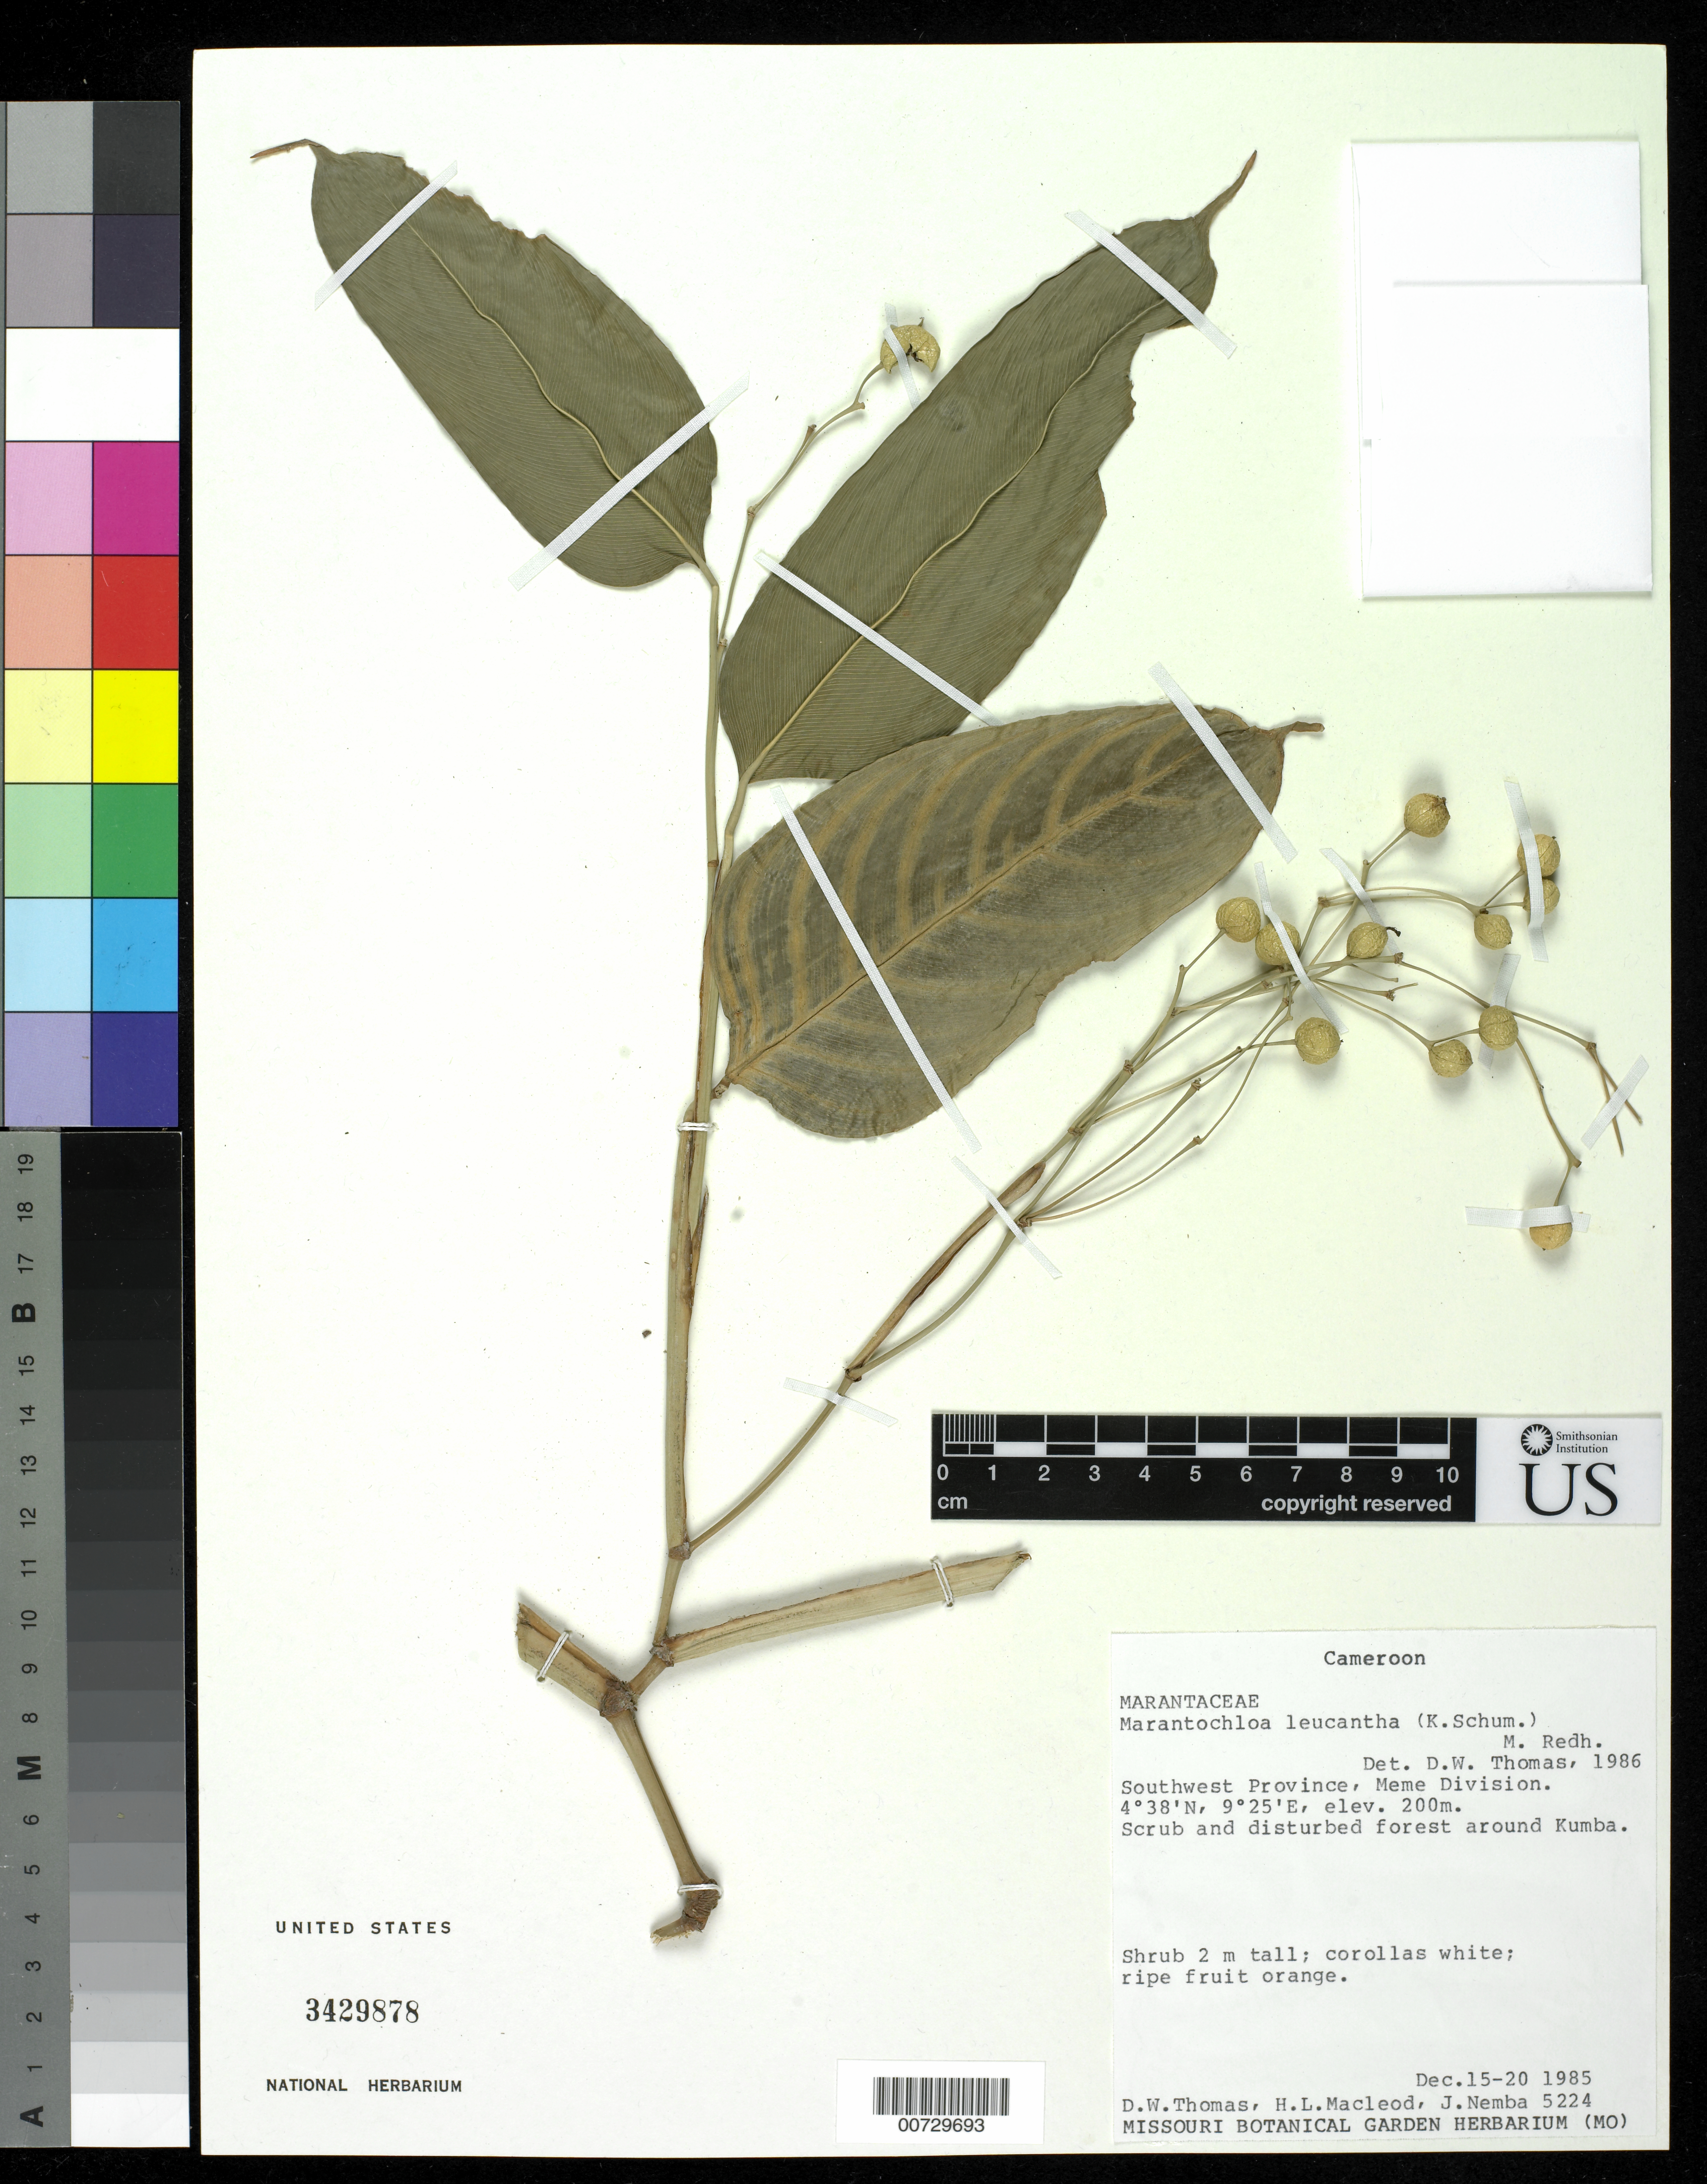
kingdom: Plantae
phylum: Tracheophyta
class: Liliopsida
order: Zingiberales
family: Marantaceae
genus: Marantochloa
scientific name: Marantochloa leucantha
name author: (K. Schum.) Milne-Redh.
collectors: D. W. Thomas, H. Mcleod & J. Nemba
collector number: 5224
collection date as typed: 15 Dec 1985 to 20 Dec 1985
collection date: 1985-12-15/1985-12-20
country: Cameroon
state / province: Sud-Ouest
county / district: Meme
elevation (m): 200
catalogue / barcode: US 3429878